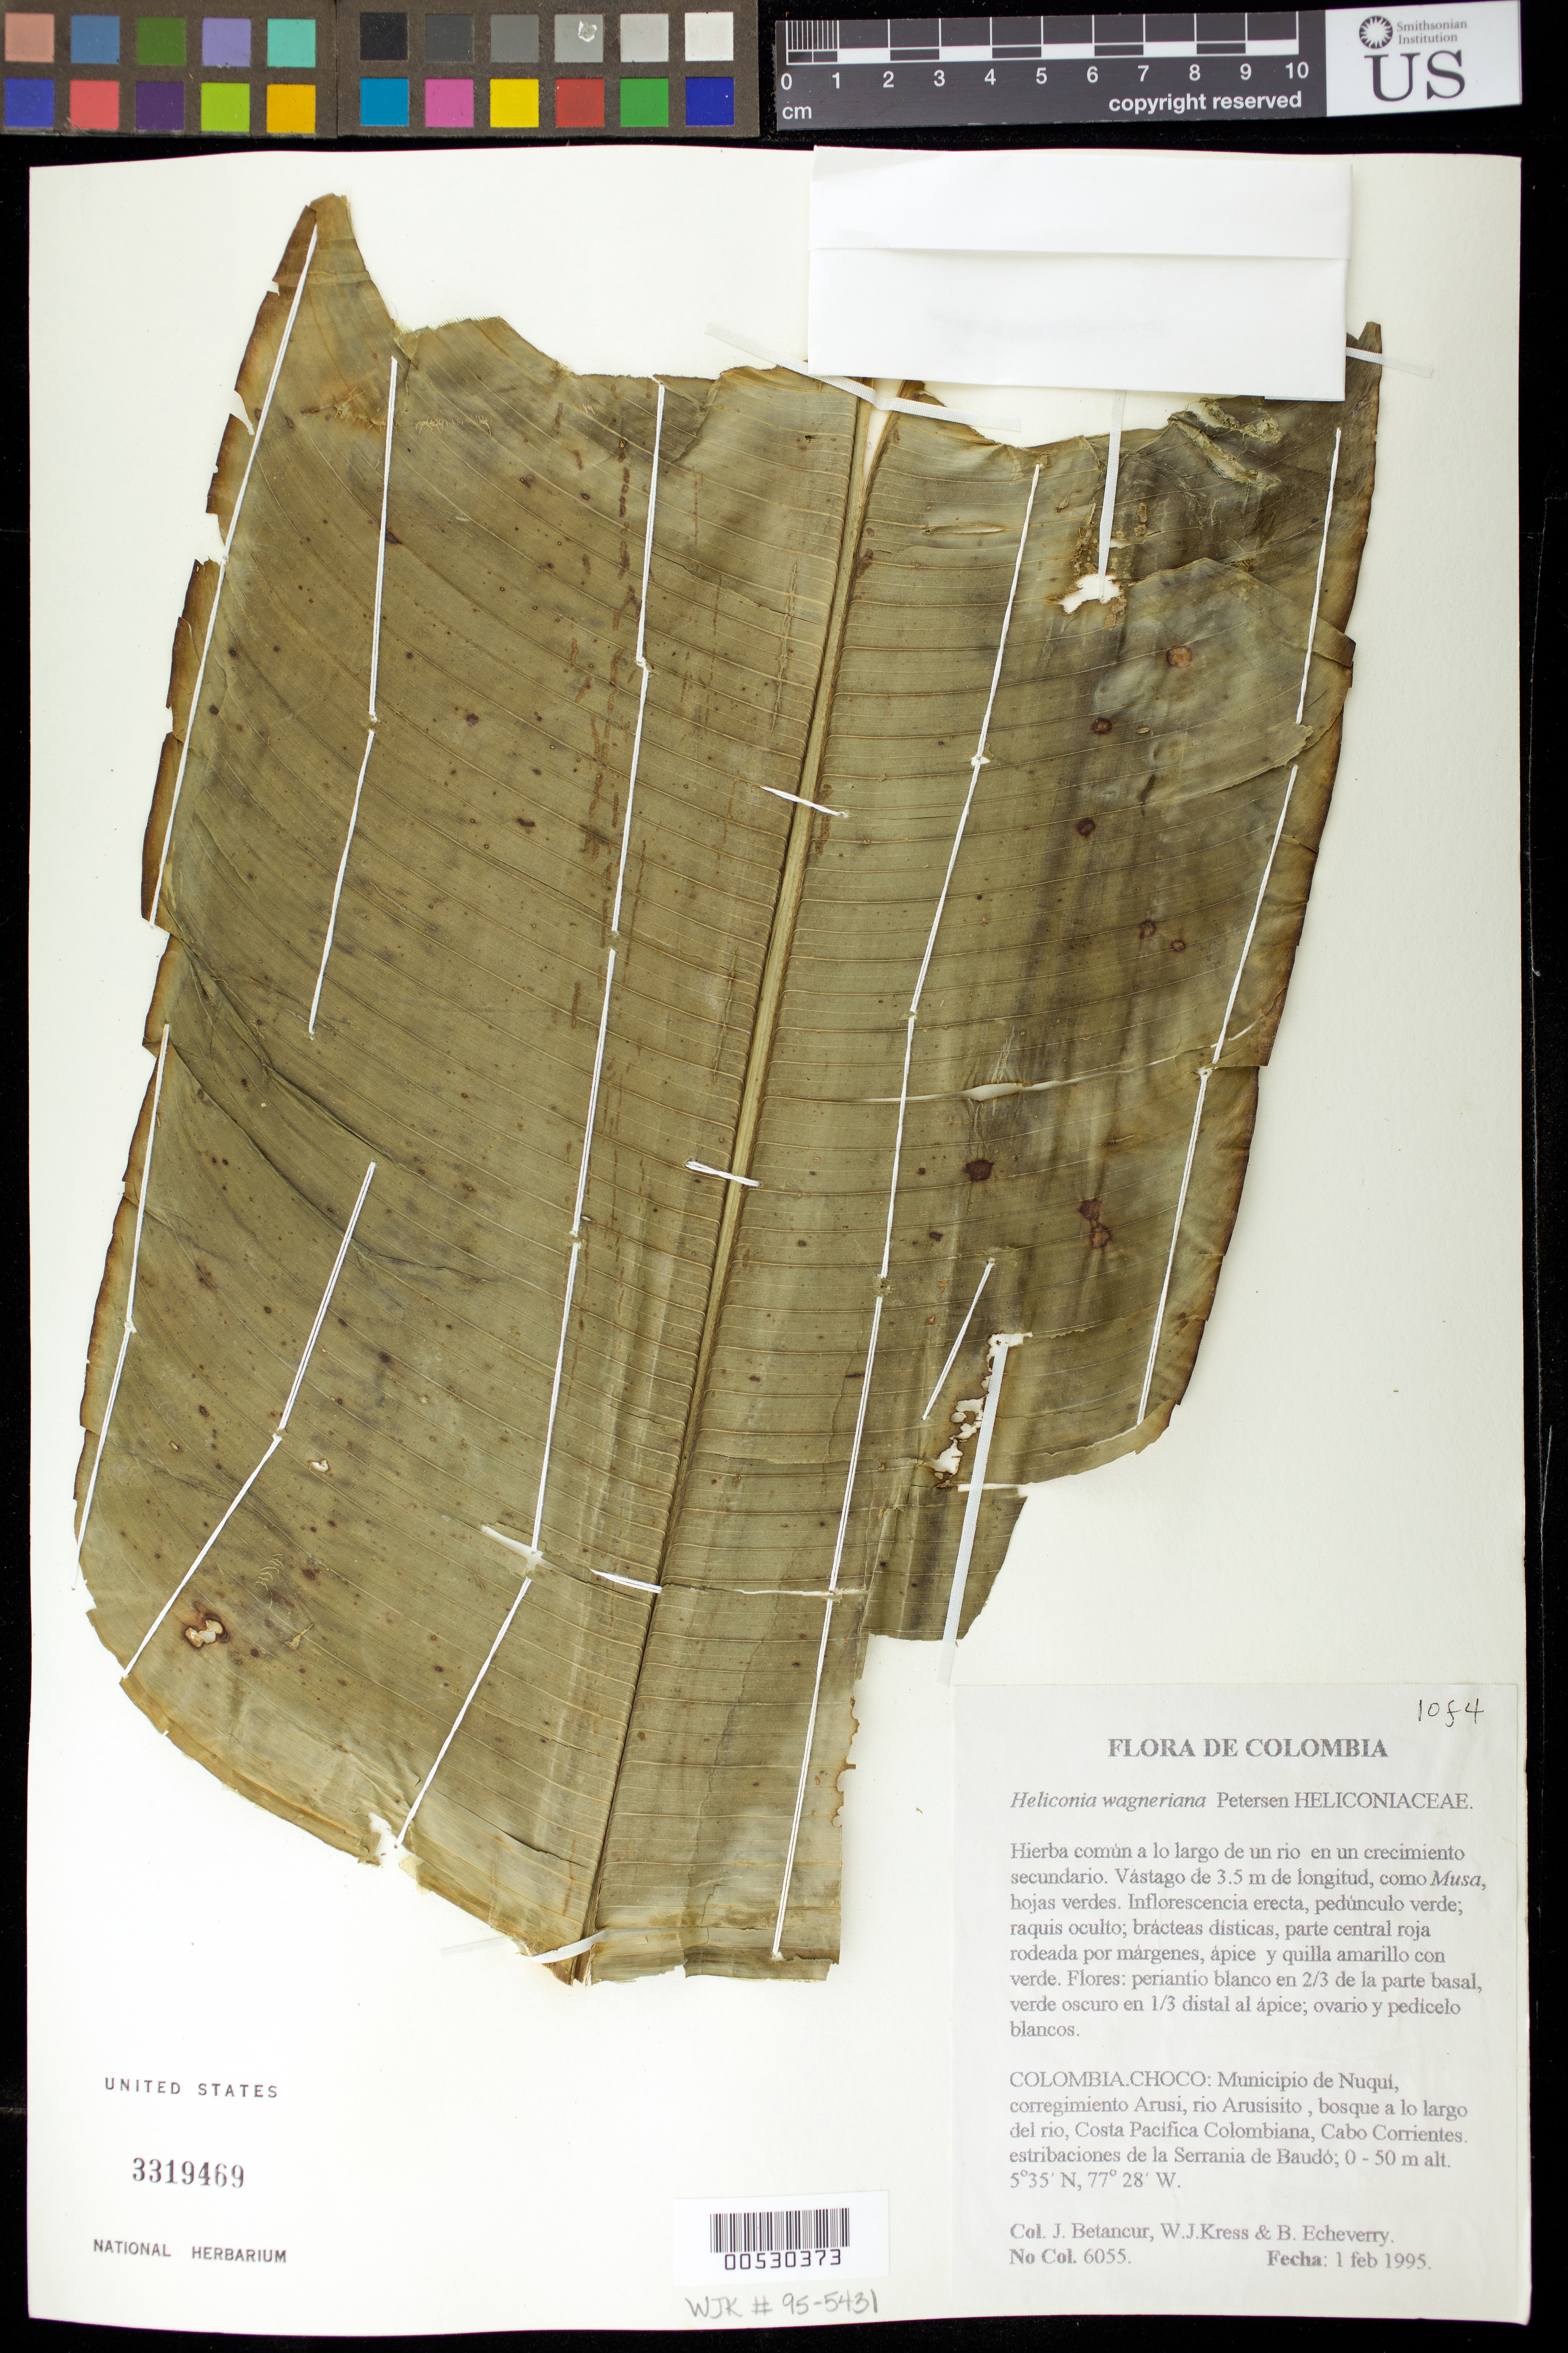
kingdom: Plantae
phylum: Tracheophyta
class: Liliopsida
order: Zingiberales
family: Heliconiaceae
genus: Heliconia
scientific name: Heliconia wagneriana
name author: Petersen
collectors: J. C. Betancur, W. J. Kress & B. Echeverry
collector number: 6055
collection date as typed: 01 Feb 1995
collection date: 1995-02-01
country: Colombia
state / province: Chocó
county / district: Nuqui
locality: Rio Arusicito, just south of Arusi.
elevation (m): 0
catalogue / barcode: US 3319469